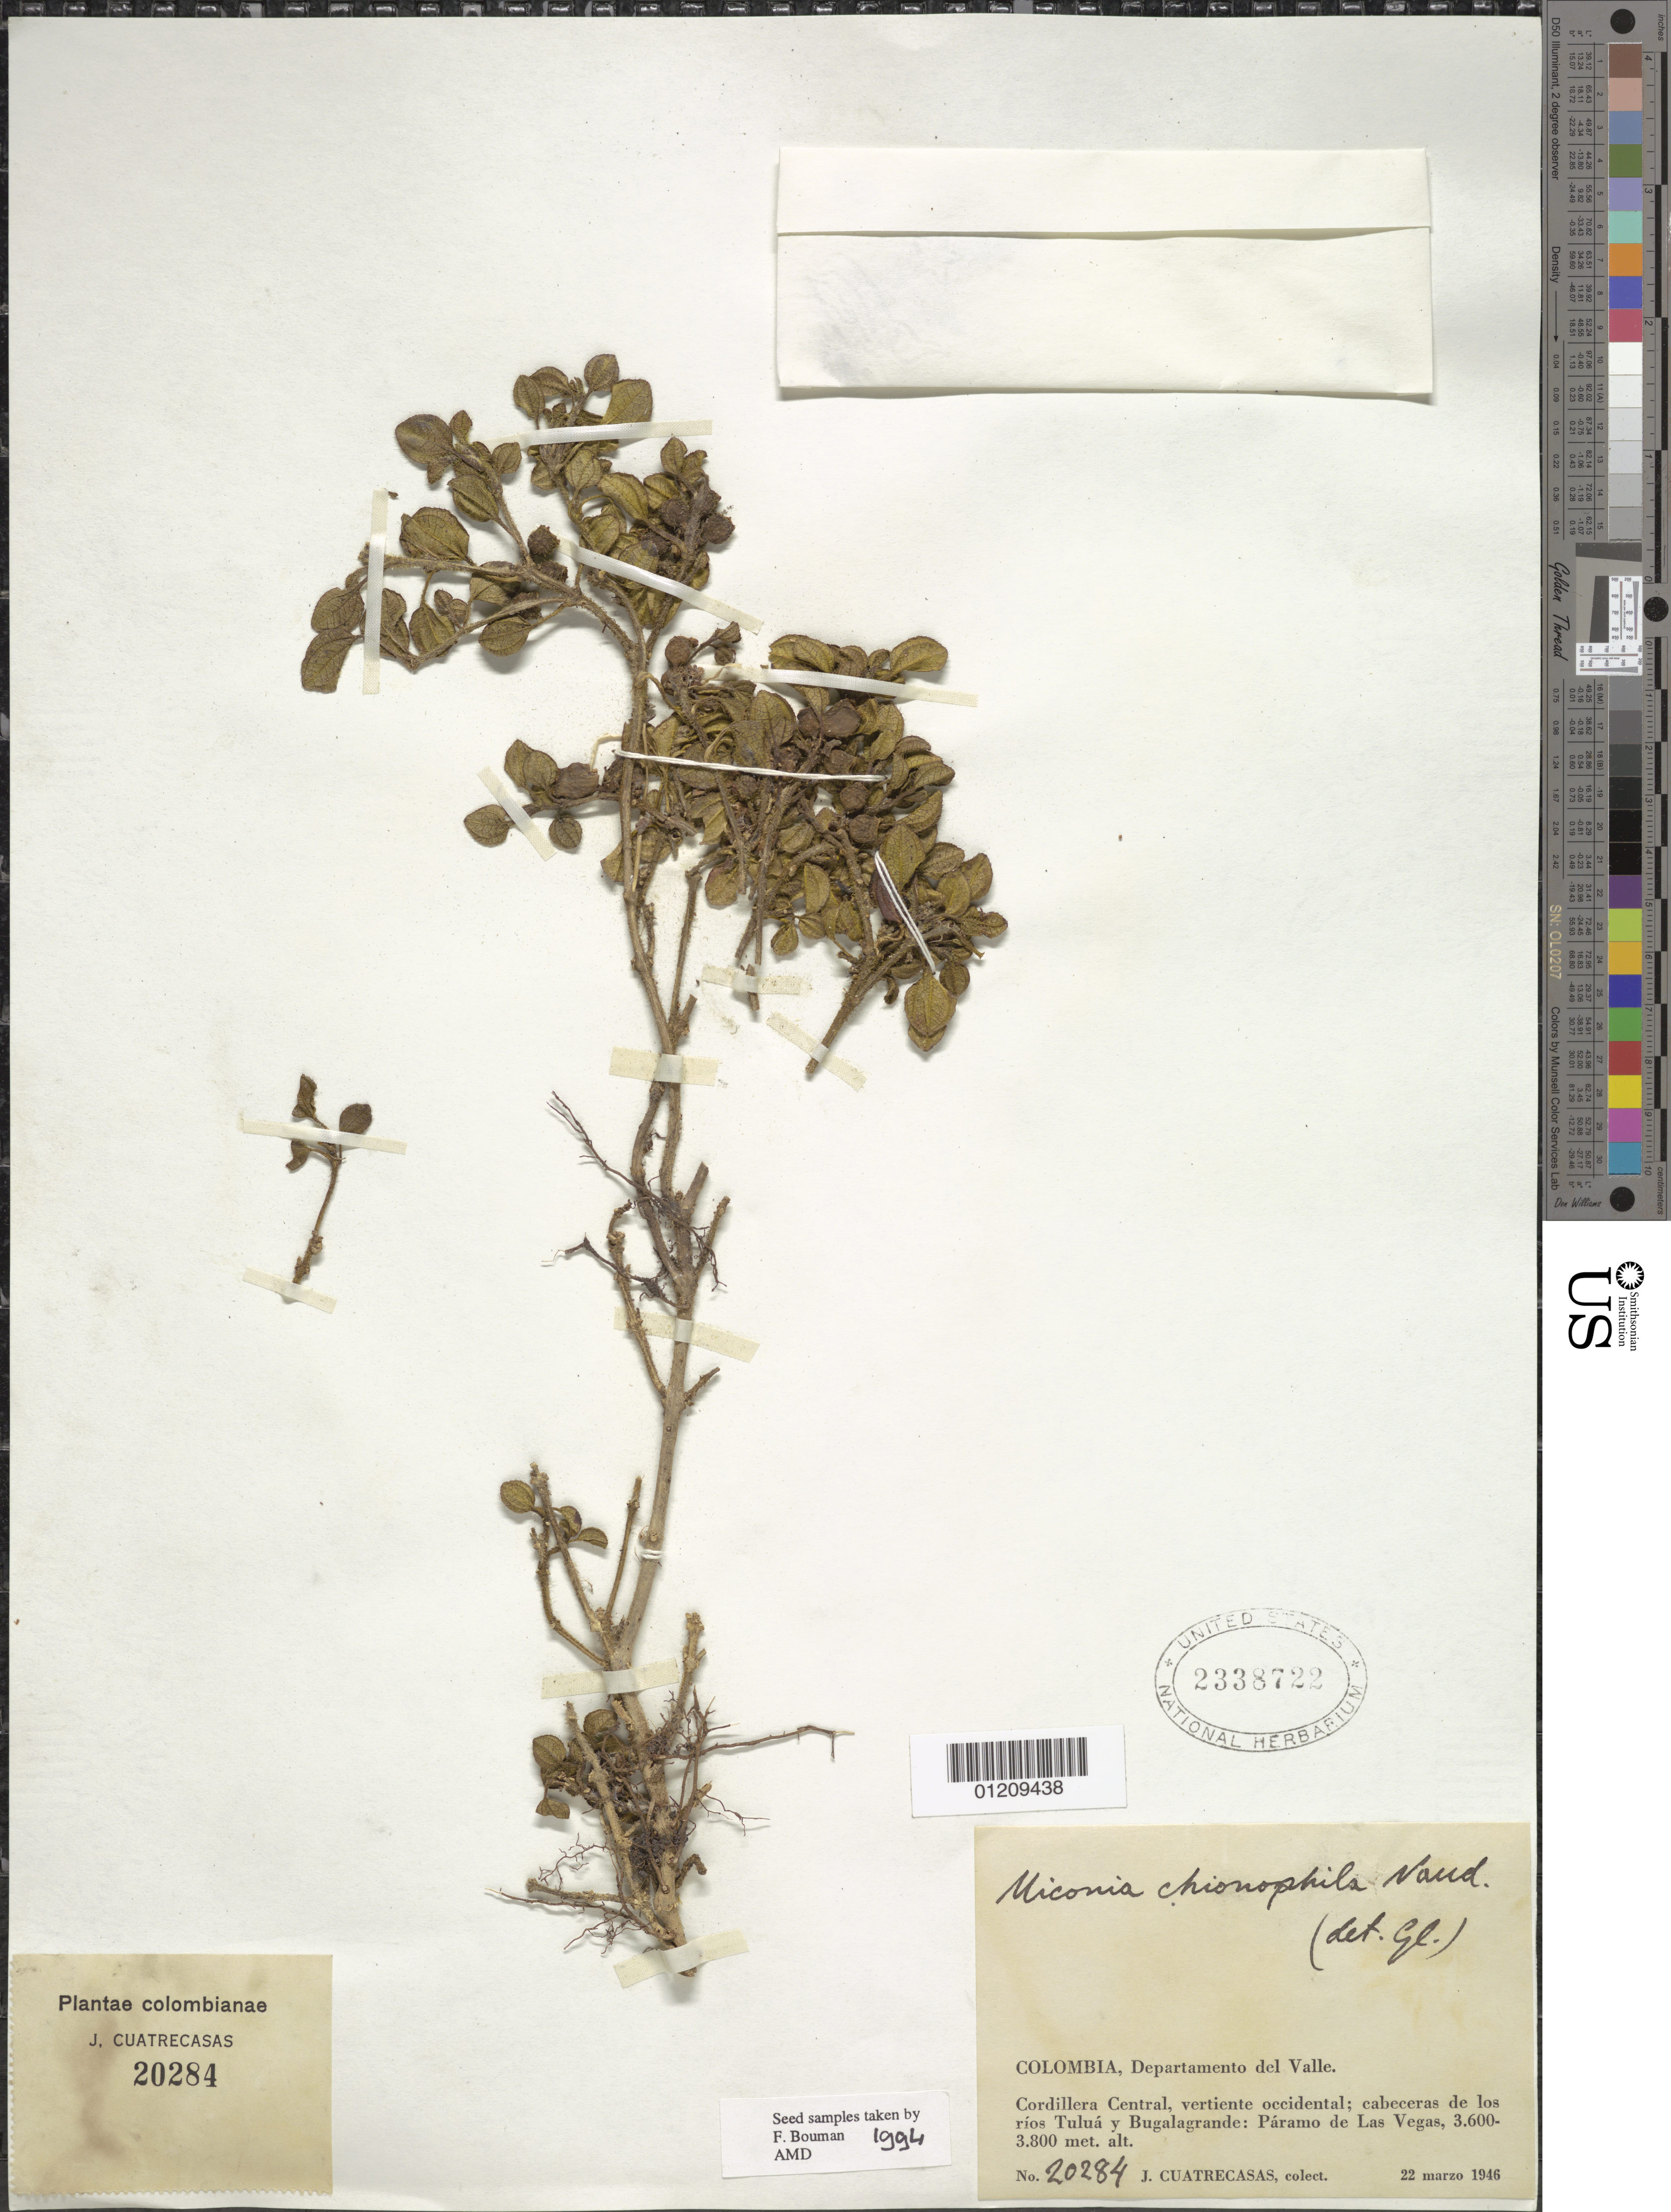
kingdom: Plantae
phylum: Tracheophyta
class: Magnoliopsida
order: Myrtales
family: Melastomataceae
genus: Miconia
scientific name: Miconia centrodesma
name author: Naudin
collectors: J. Cuatrecasas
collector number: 20284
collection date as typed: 22-Mar-46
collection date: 1946-03-22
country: Colombia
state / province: Valle del Cauca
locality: Cordillera Central, vertiente occidental: cabeceras de los ríos Tuluá y Bugalagrande, Páramo de Las Vegas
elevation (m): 3600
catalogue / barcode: US 2338722